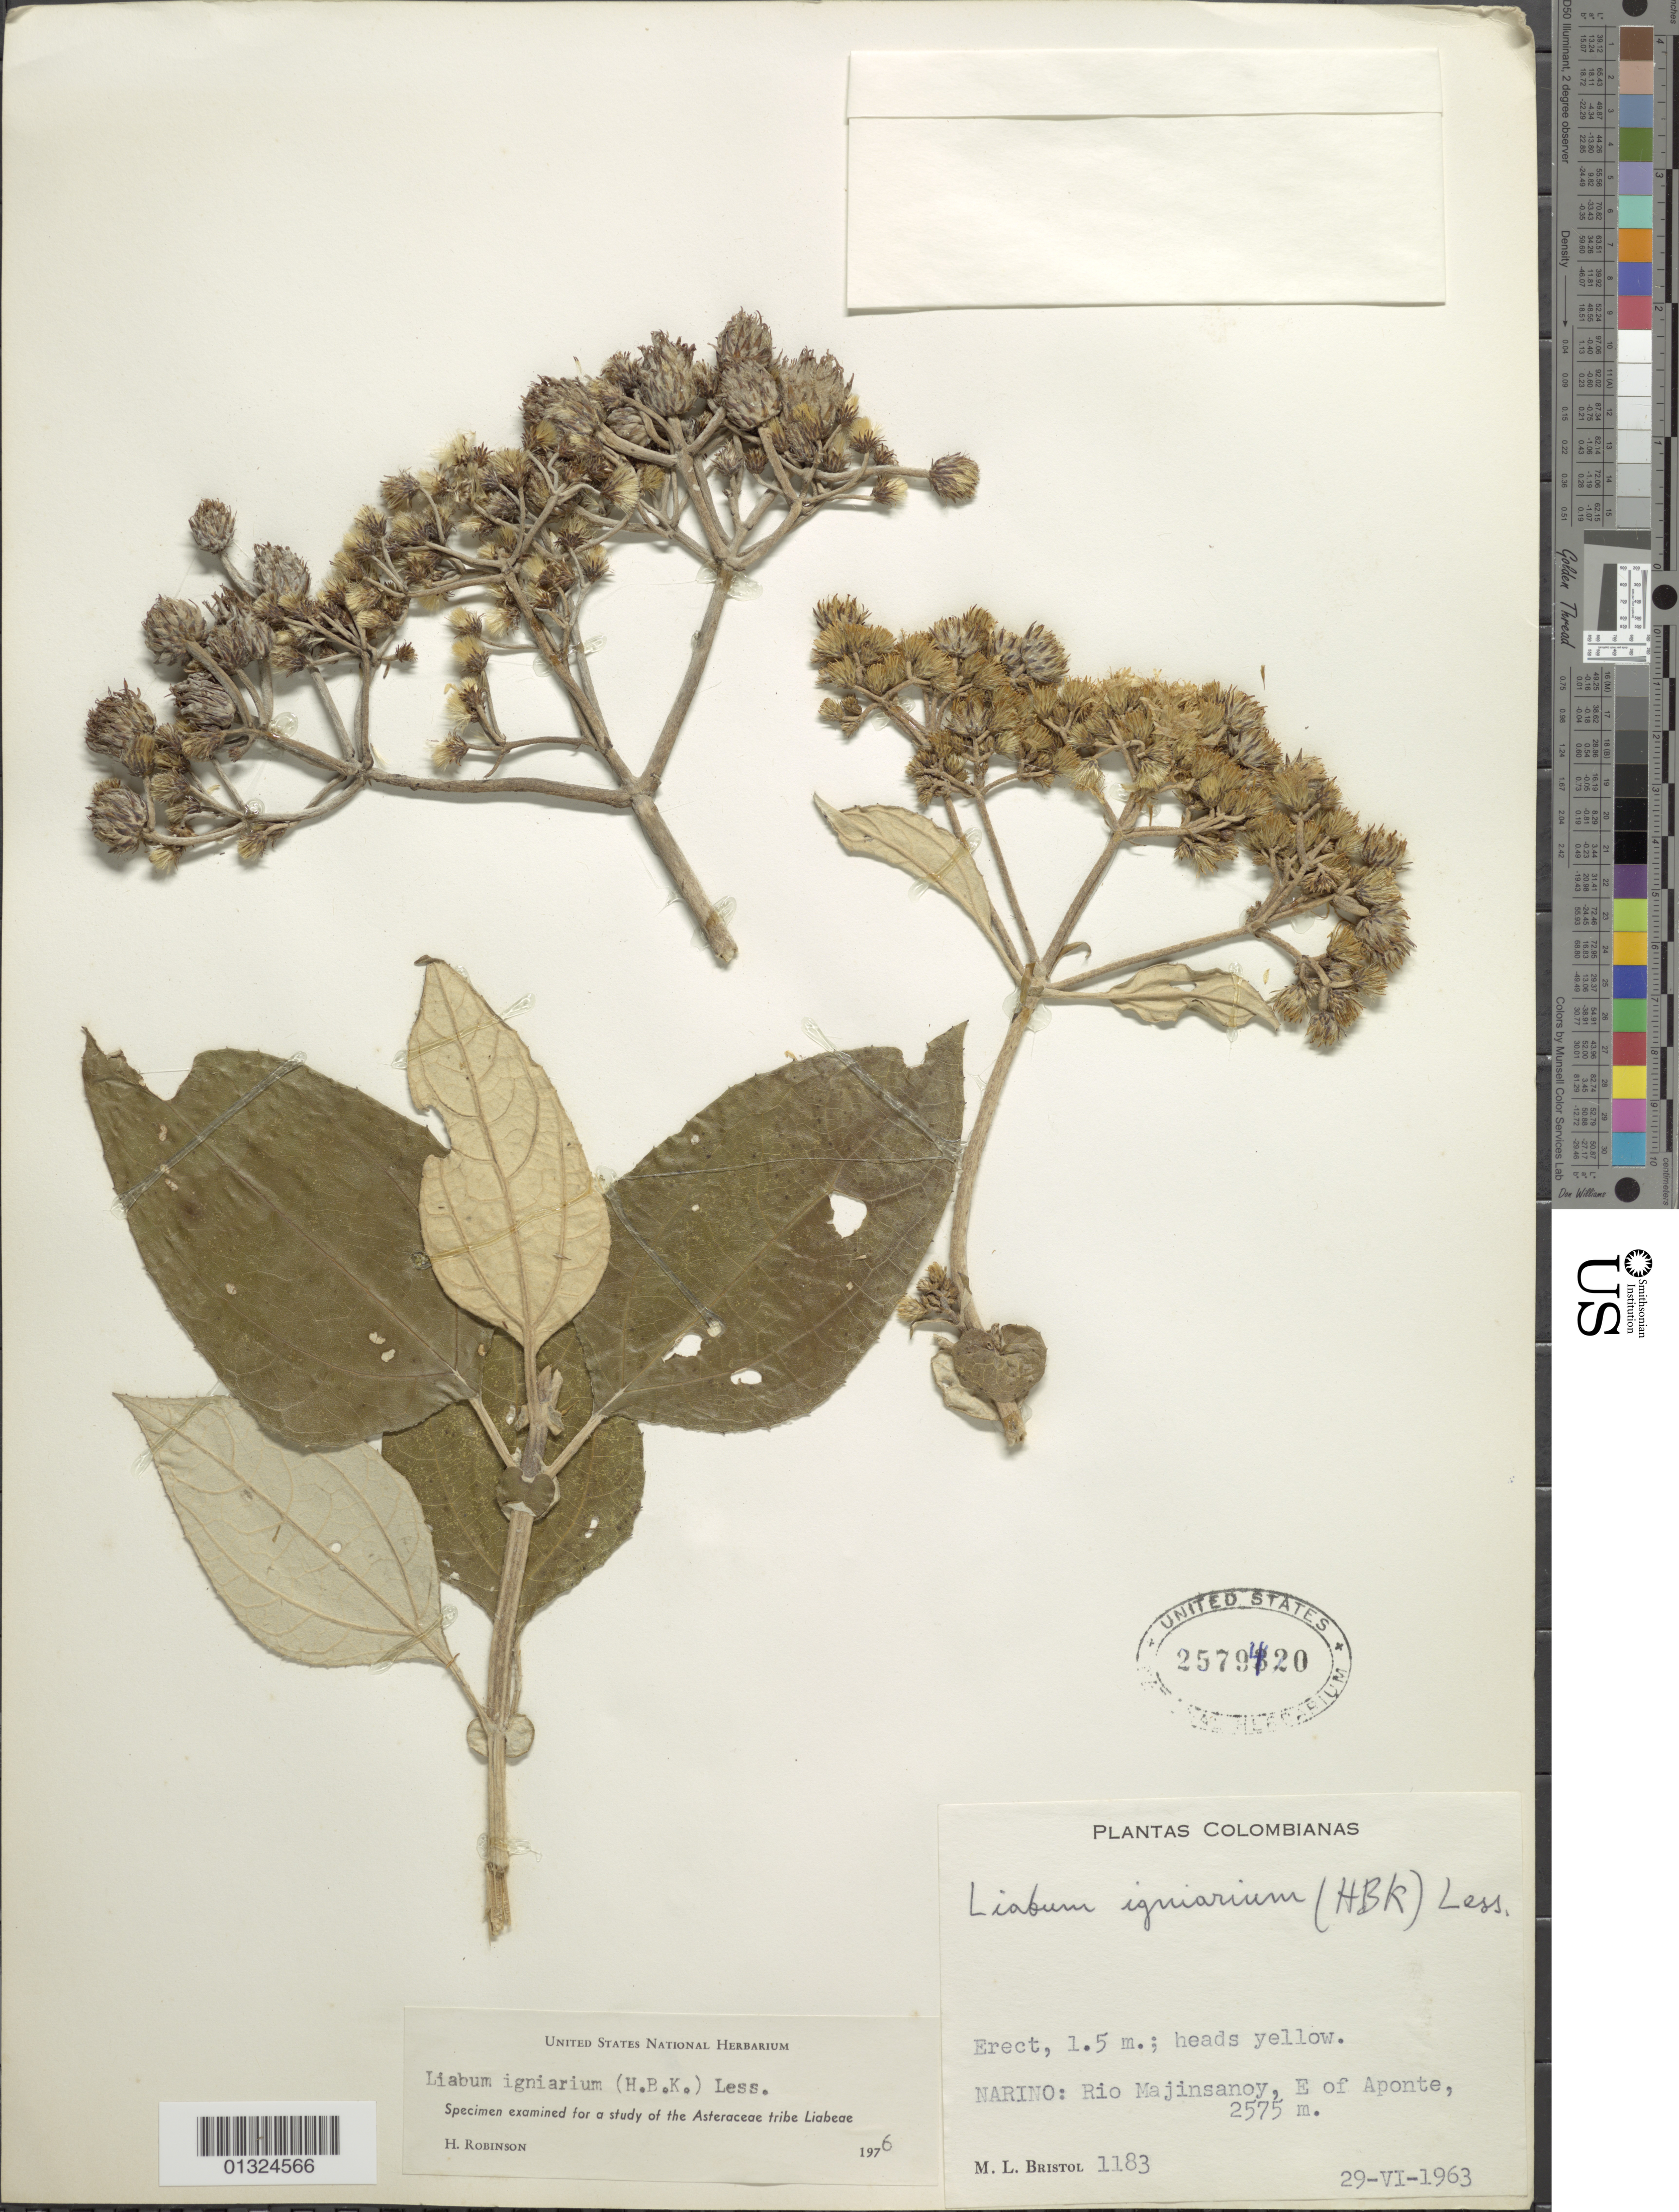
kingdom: Plantae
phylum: Tracheophyta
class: Magnoliopsida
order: Asterales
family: Asteraceae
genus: Liabum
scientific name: Liabum igniarium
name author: Less.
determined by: Gutierrez, D. G.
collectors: M. L. Bristol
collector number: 1183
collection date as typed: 29-Jun-63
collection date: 1963-06-29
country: Colombia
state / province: Nariño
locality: Rio Majinsanoy, E of Aponte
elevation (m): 2575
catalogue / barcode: US 2579420